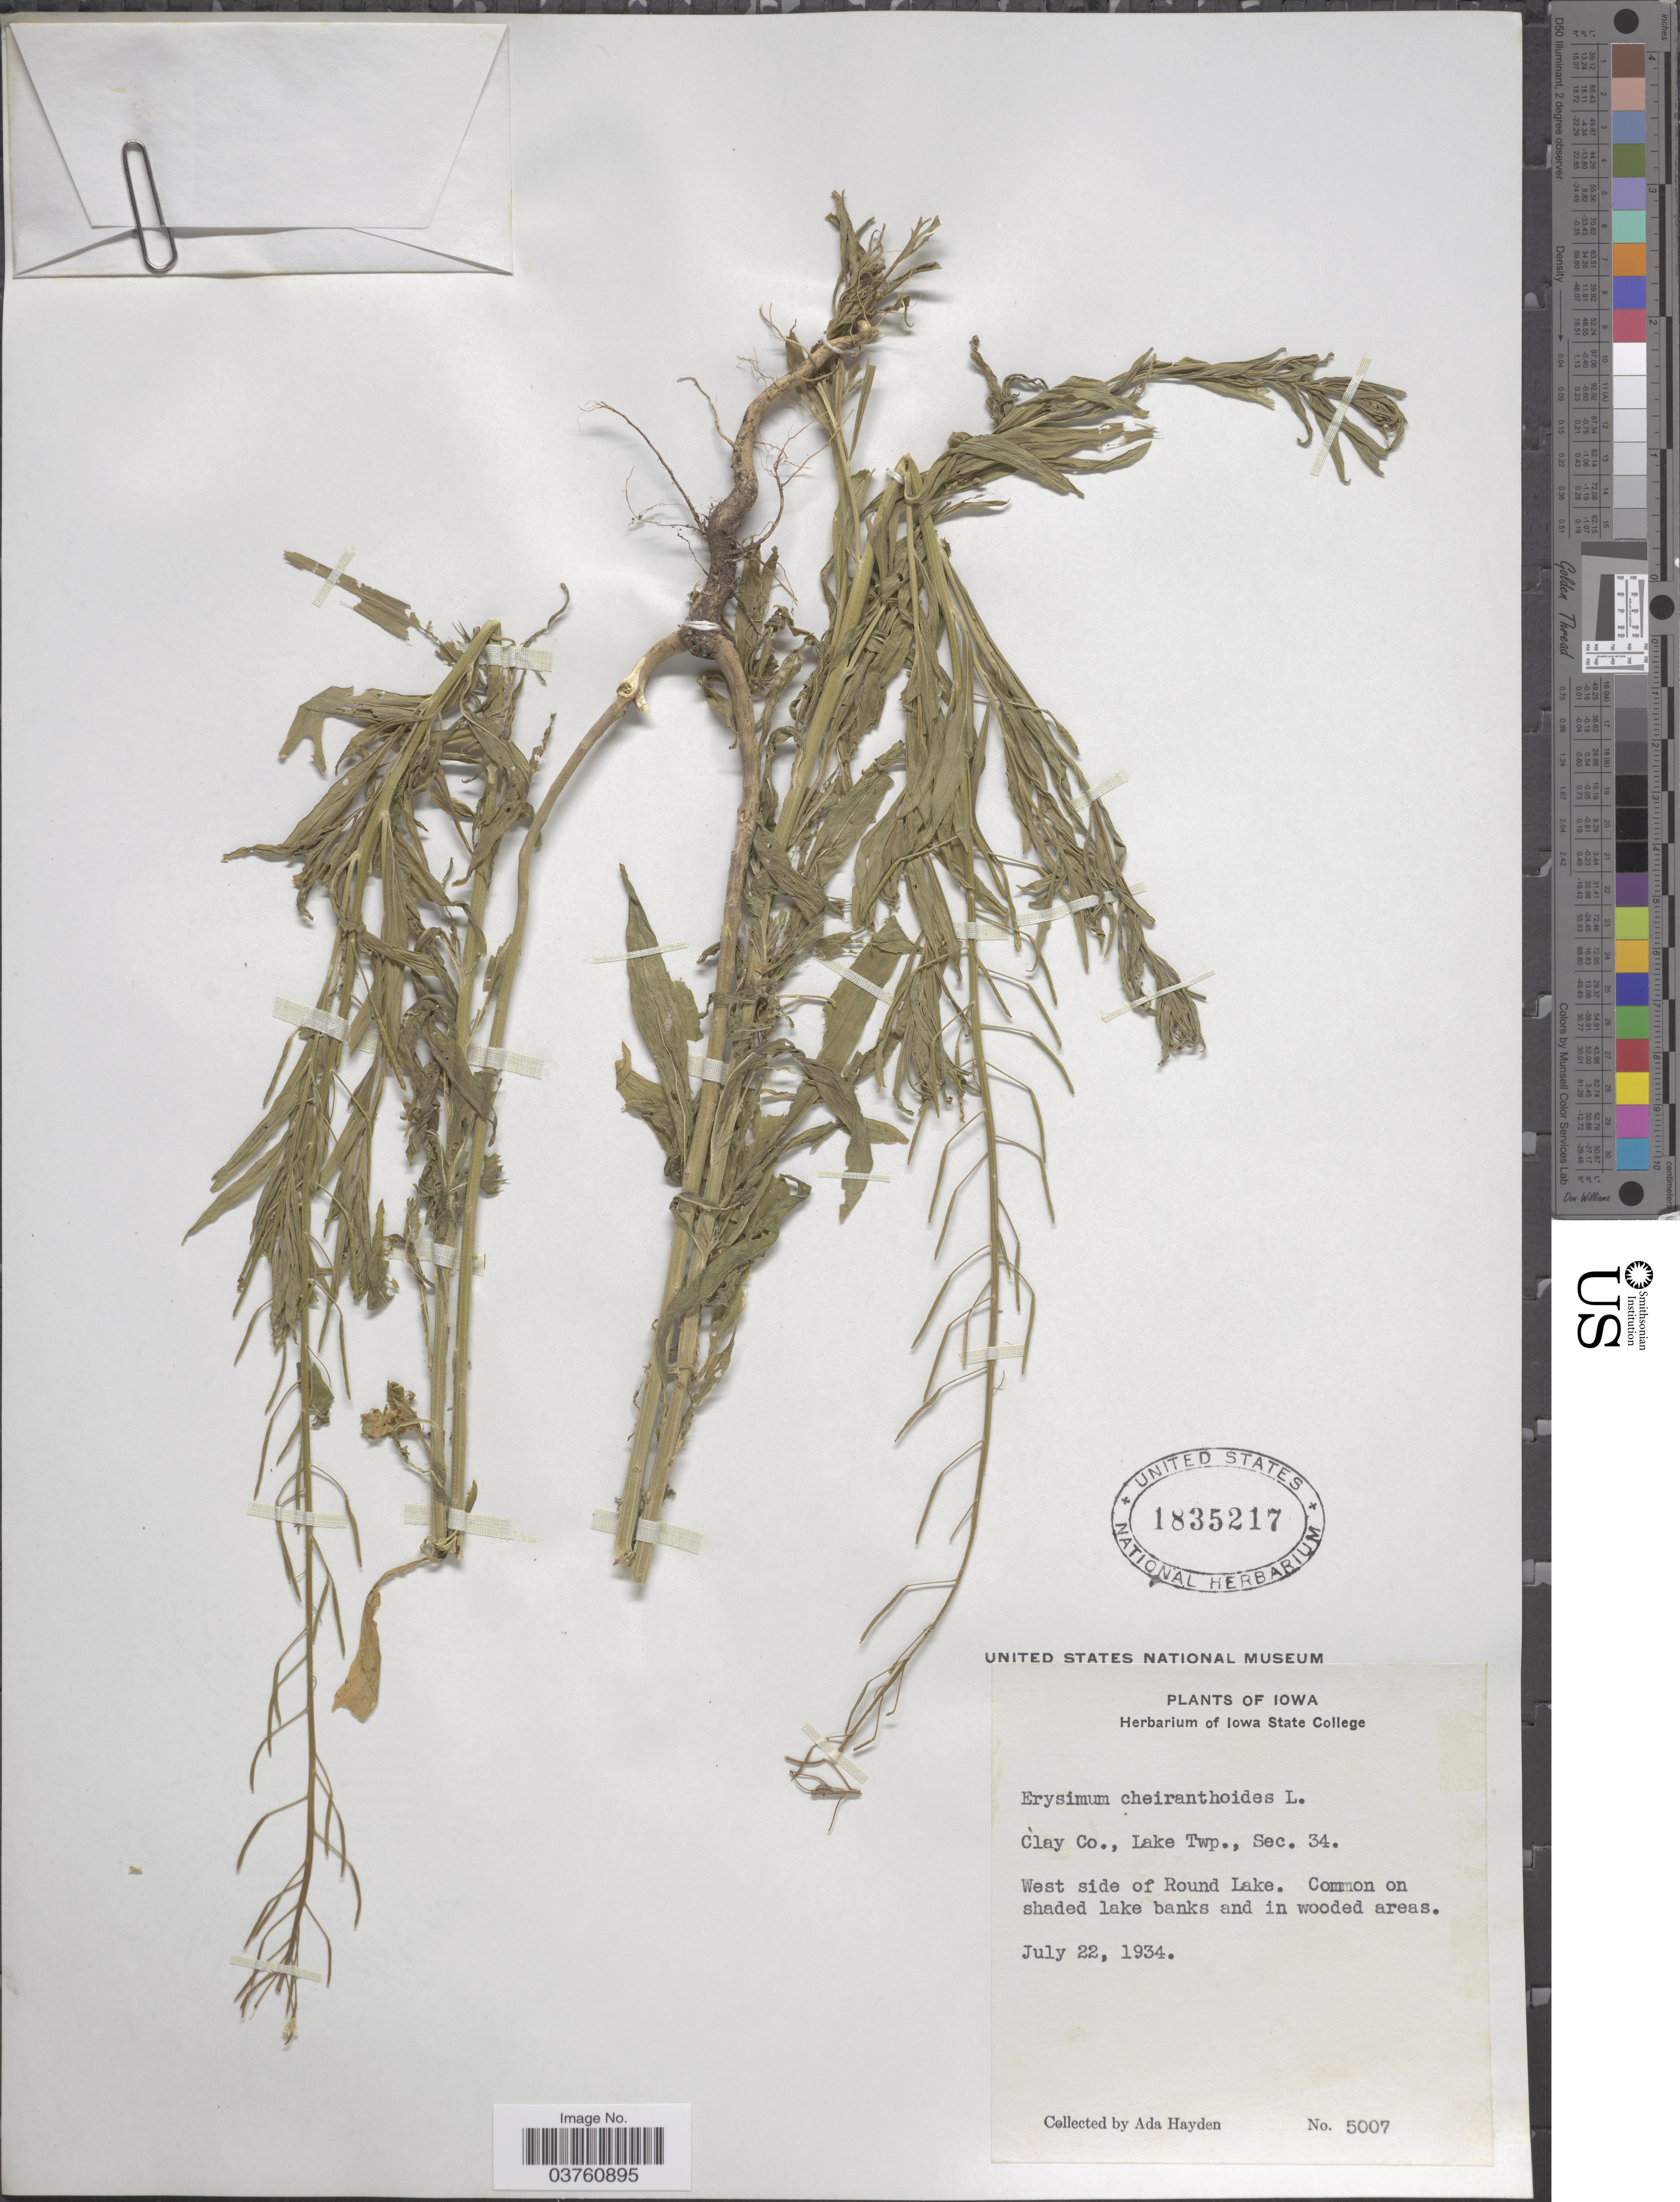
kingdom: Plantae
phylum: Tracheophyta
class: Magnoliopsida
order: Brassicales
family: Brassicaceae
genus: Erysimum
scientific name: Erysimum cheiranthoides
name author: L.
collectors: Ada Hayden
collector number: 5007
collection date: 1934-07-22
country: United States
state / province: Iowa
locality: Clay Co., Lake Twp., Sec. 34. West side of Round Lake. Common on shaded lake banks and in wooded areas.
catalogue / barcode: US 1835217